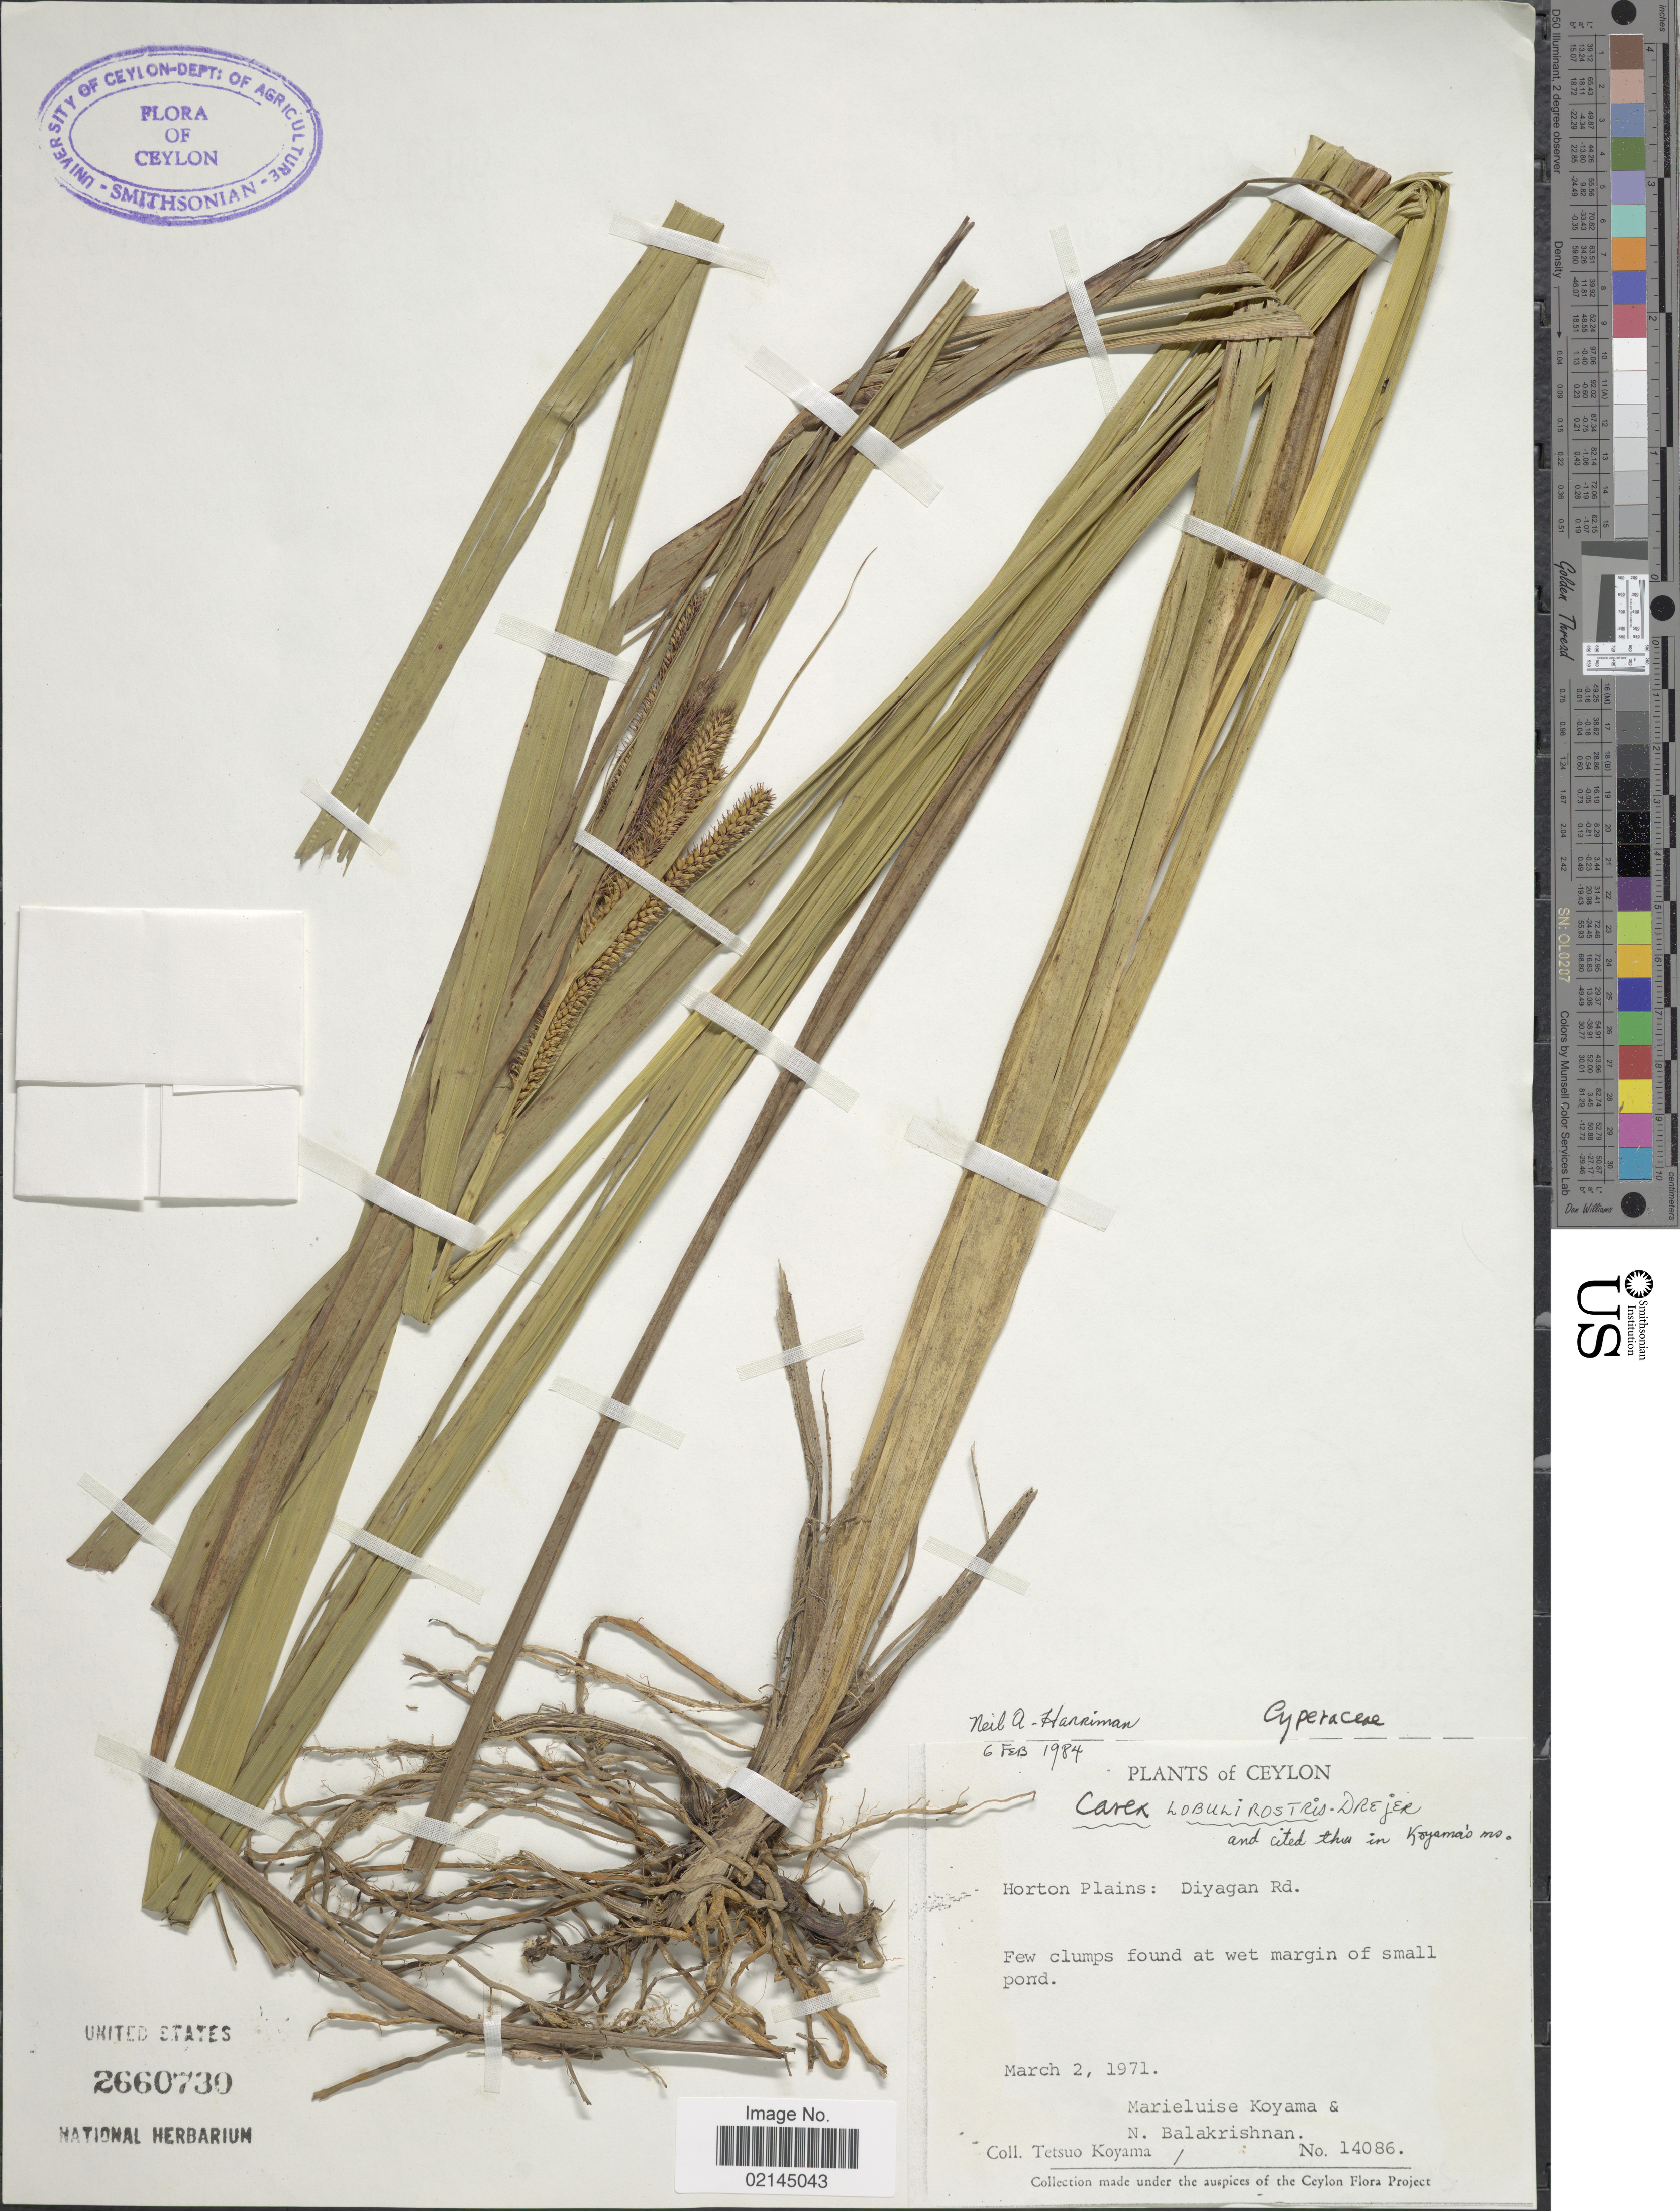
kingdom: Plantae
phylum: Tracheophyta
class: Liliopsida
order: Poales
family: Cyperaceae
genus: Carex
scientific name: Carex lobulirostris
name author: Drejer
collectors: T. Koyama, M. Koyama & N. Balakrishnan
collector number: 14086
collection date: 1971-03-02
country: Sri Lanka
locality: Ceylon, Horton Plains:Diyagan Rd., at wet margin of small pond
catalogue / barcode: US 2660730